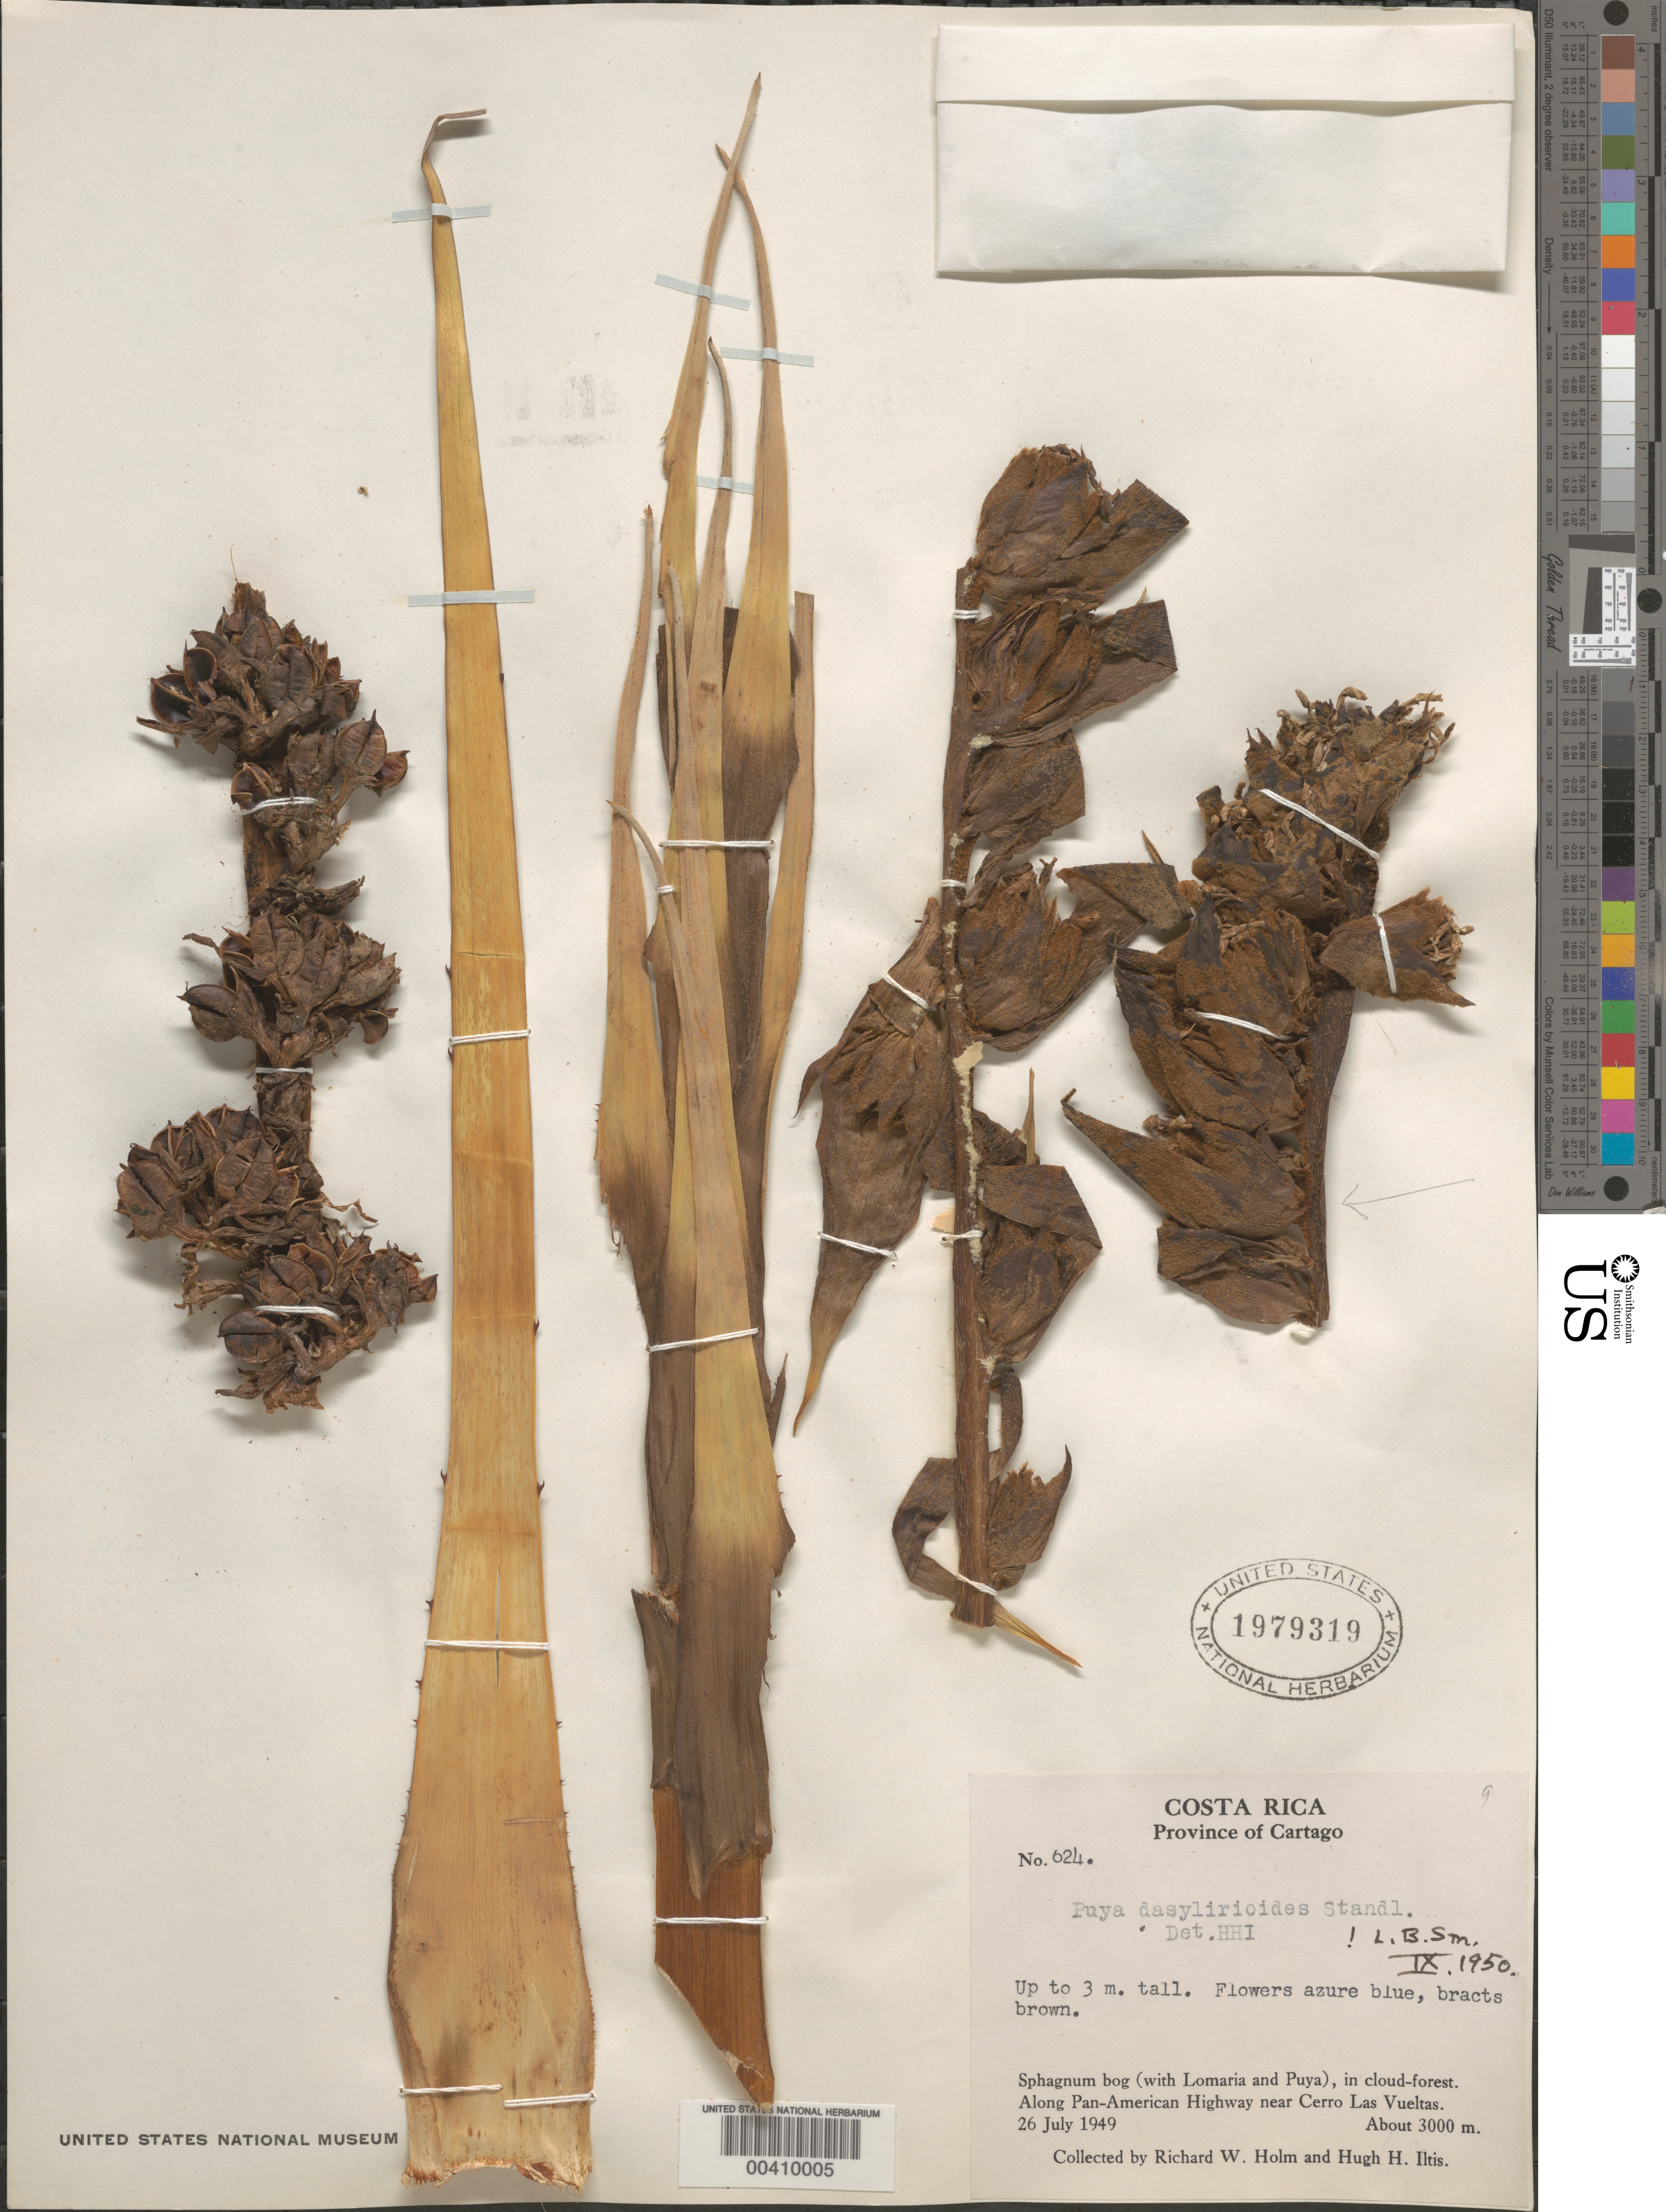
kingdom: Plantae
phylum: Tracheophyta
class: Liliopsida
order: Poales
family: Bromeliaceae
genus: Puya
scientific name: Puya dasylirioides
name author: Standl.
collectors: R. W. Holm & H. H. Iltis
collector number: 624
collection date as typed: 26 Jul 1949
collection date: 1949-07-26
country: Costa Rica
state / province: Cartago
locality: In cloud forest along Panamerican Highway near Cerro Las Vueltas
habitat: In sphagnum bog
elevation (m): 3000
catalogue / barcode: US 1979319